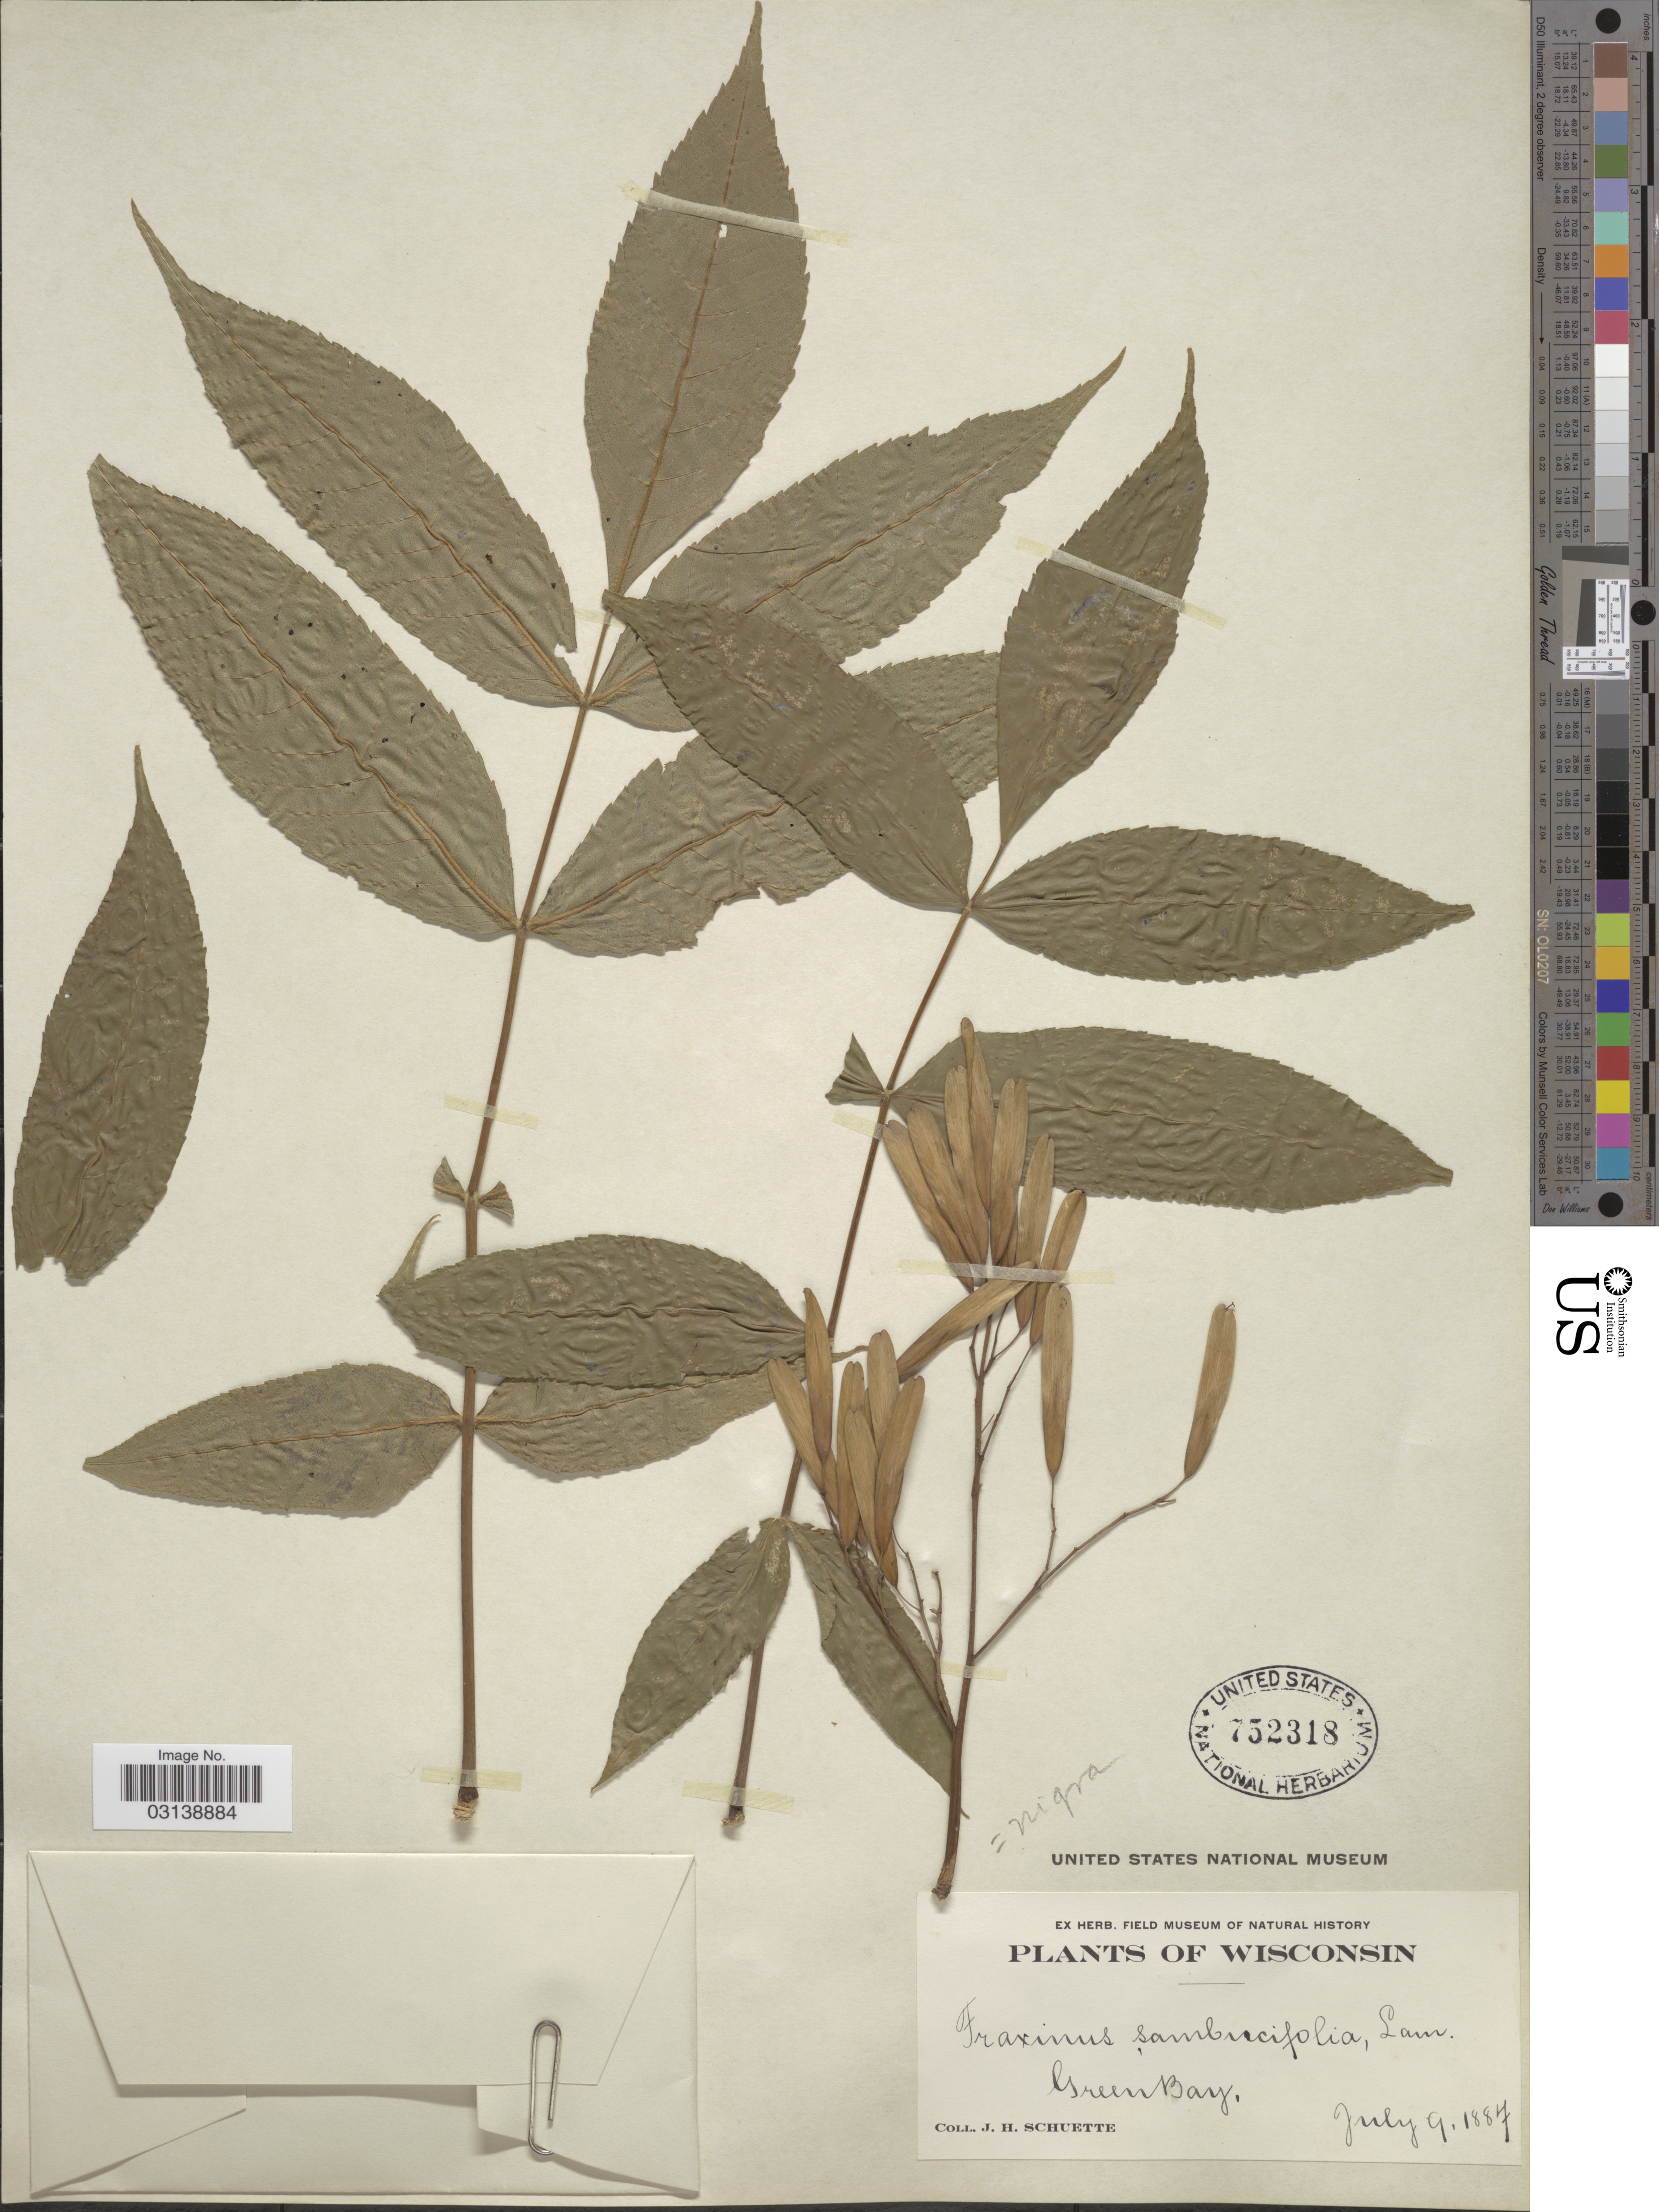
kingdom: Plantae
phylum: Tracheophyta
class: Magnoliopsida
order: Lamiales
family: Oleaceae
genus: Fraxinus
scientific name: Fraxinus nigra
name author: Marshall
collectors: J. H. Schuette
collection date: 1887-07-09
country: United States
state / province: Wisconsin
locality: Green Bay.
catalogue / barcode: US 752318